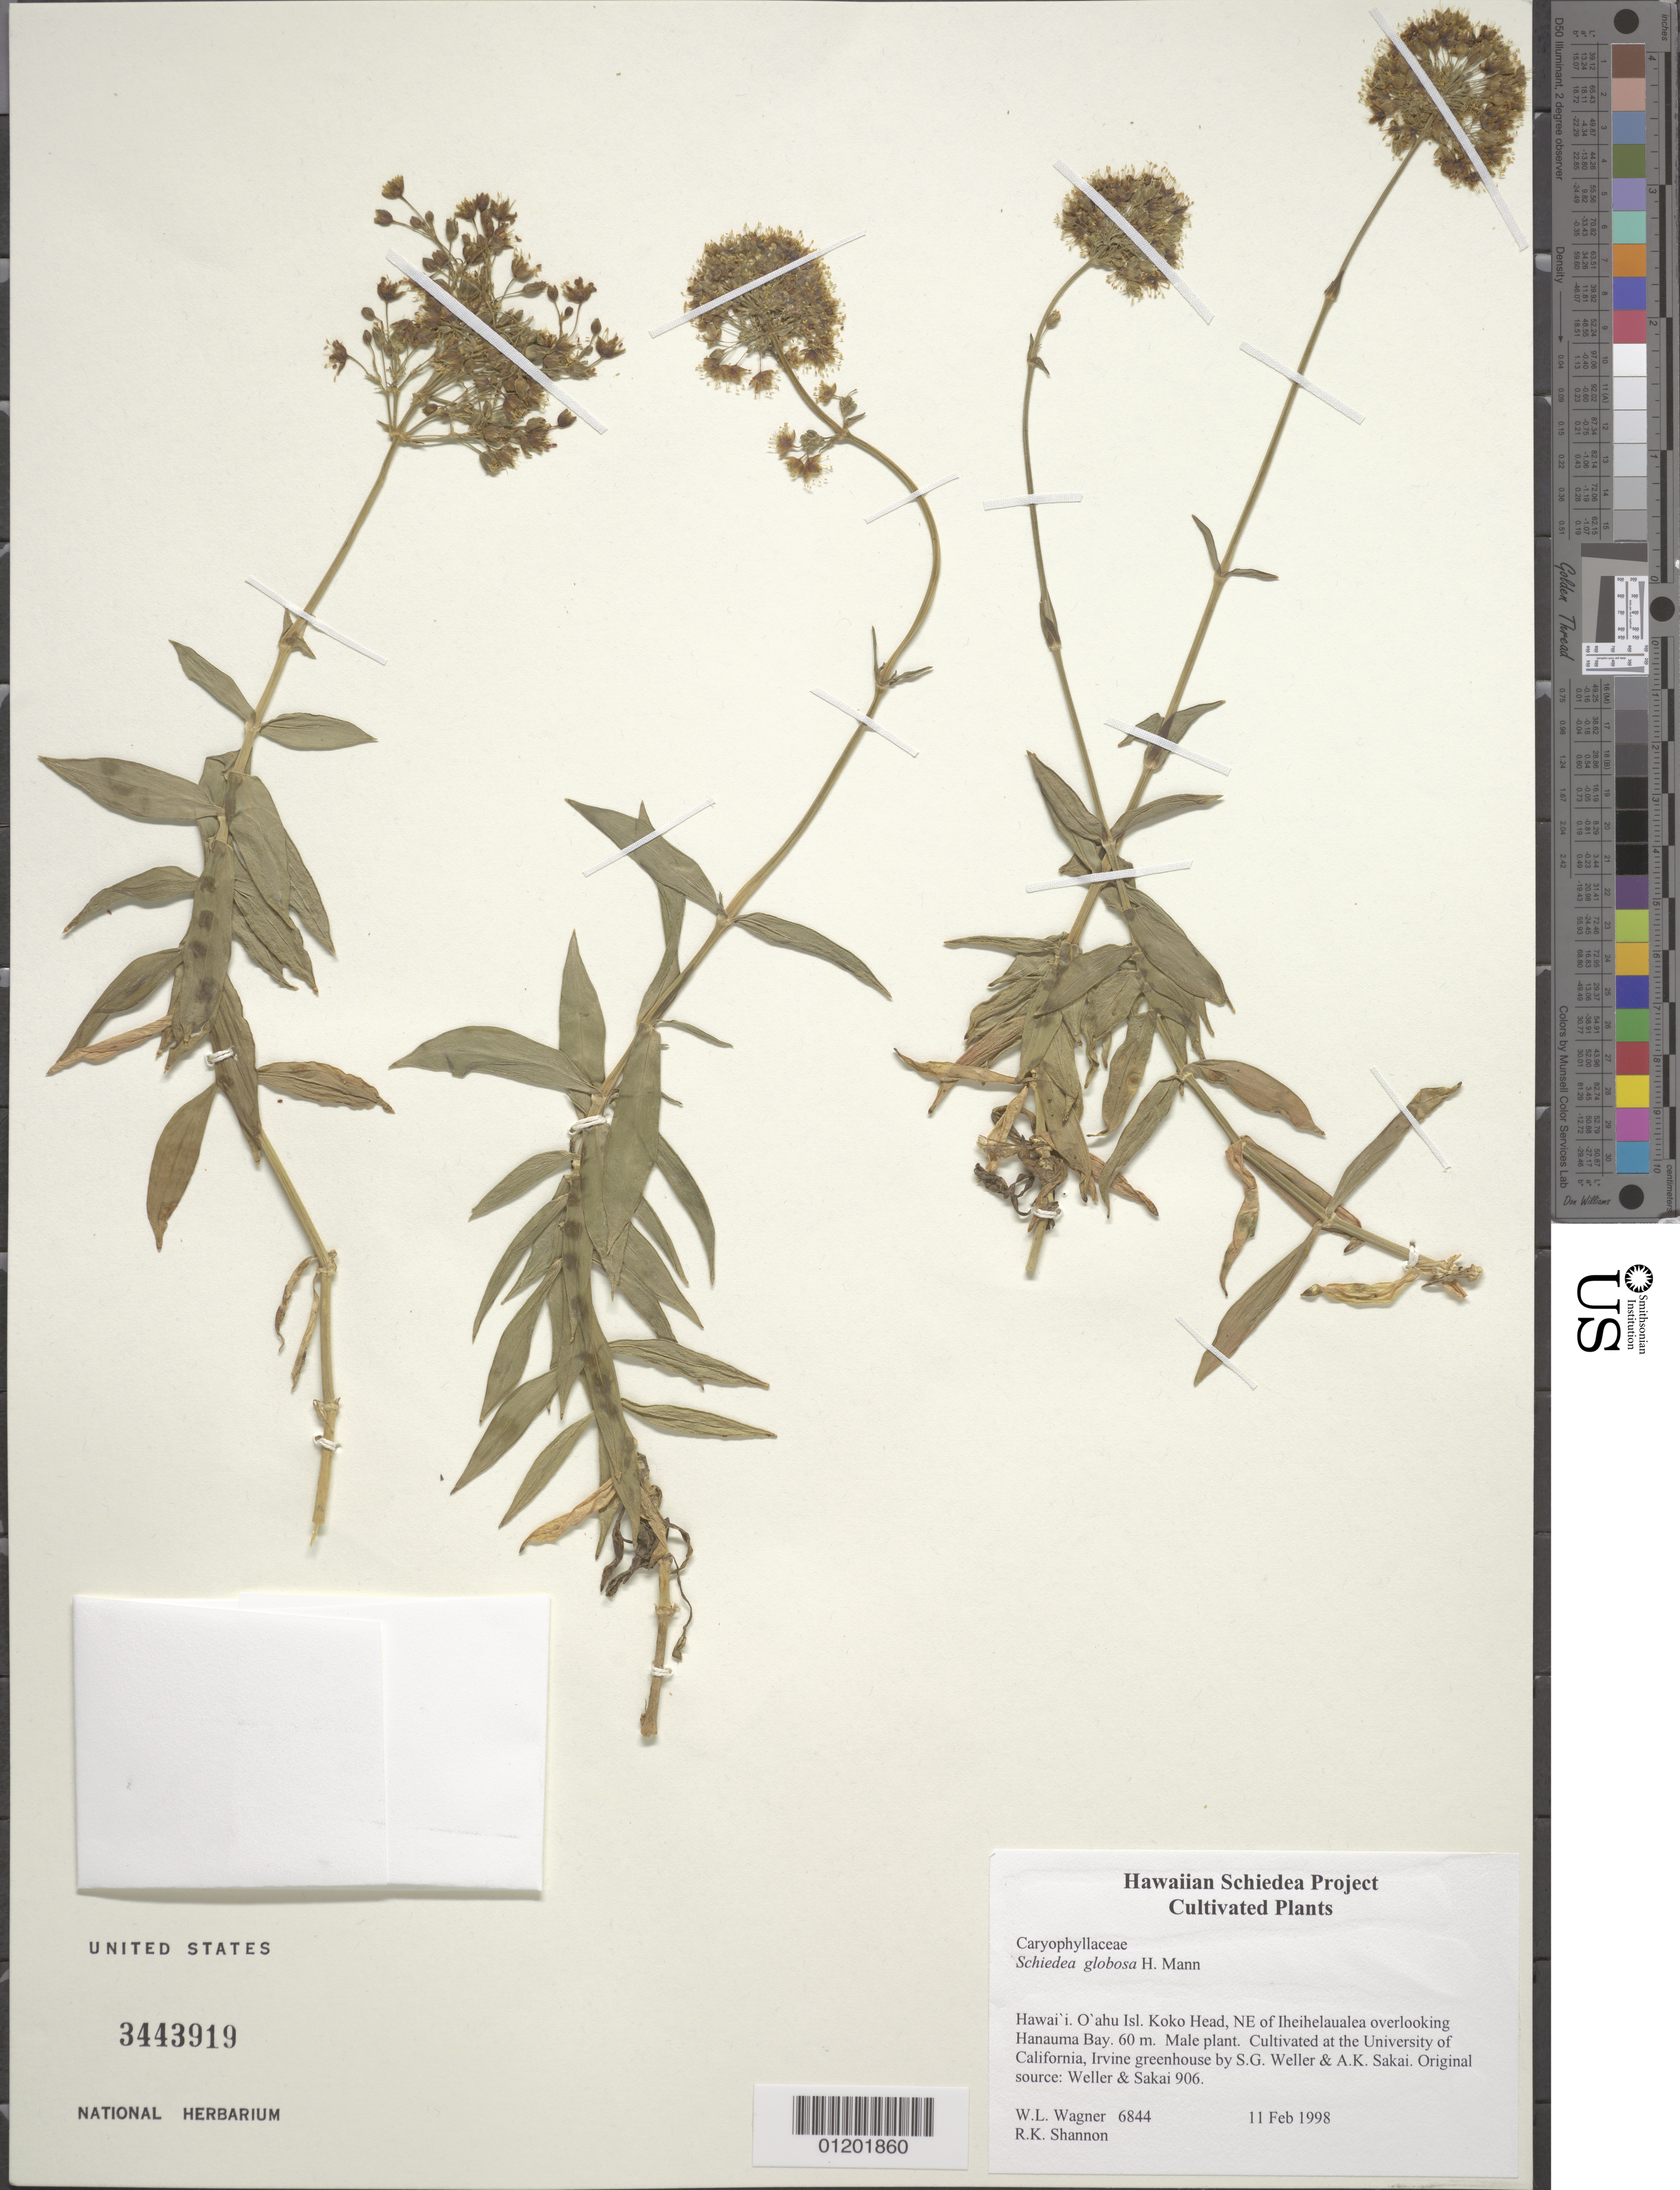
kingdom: Plantae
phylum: Tracheophyta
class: Magnoliopsida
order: Caryophyllales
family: Caryophyllaceae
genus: Schiedea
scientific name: Schiedea globosa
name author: H. Mann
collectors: W. L. Wagner & R. Shannon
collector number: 6844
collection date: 1998-02-11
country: United States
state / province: California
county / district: Orange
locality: University of California, Irvine greenhouse.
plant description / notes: Cultivated at the University of California, Irvine greenhouse by S.G. Weller & A.K. Sakai. Original source: Weller & Sakai 906, O'ahu, Koko Head, NE of Iheihelaualea overlooking Hanauma Bay, 60 m.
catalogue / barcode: US 3443919